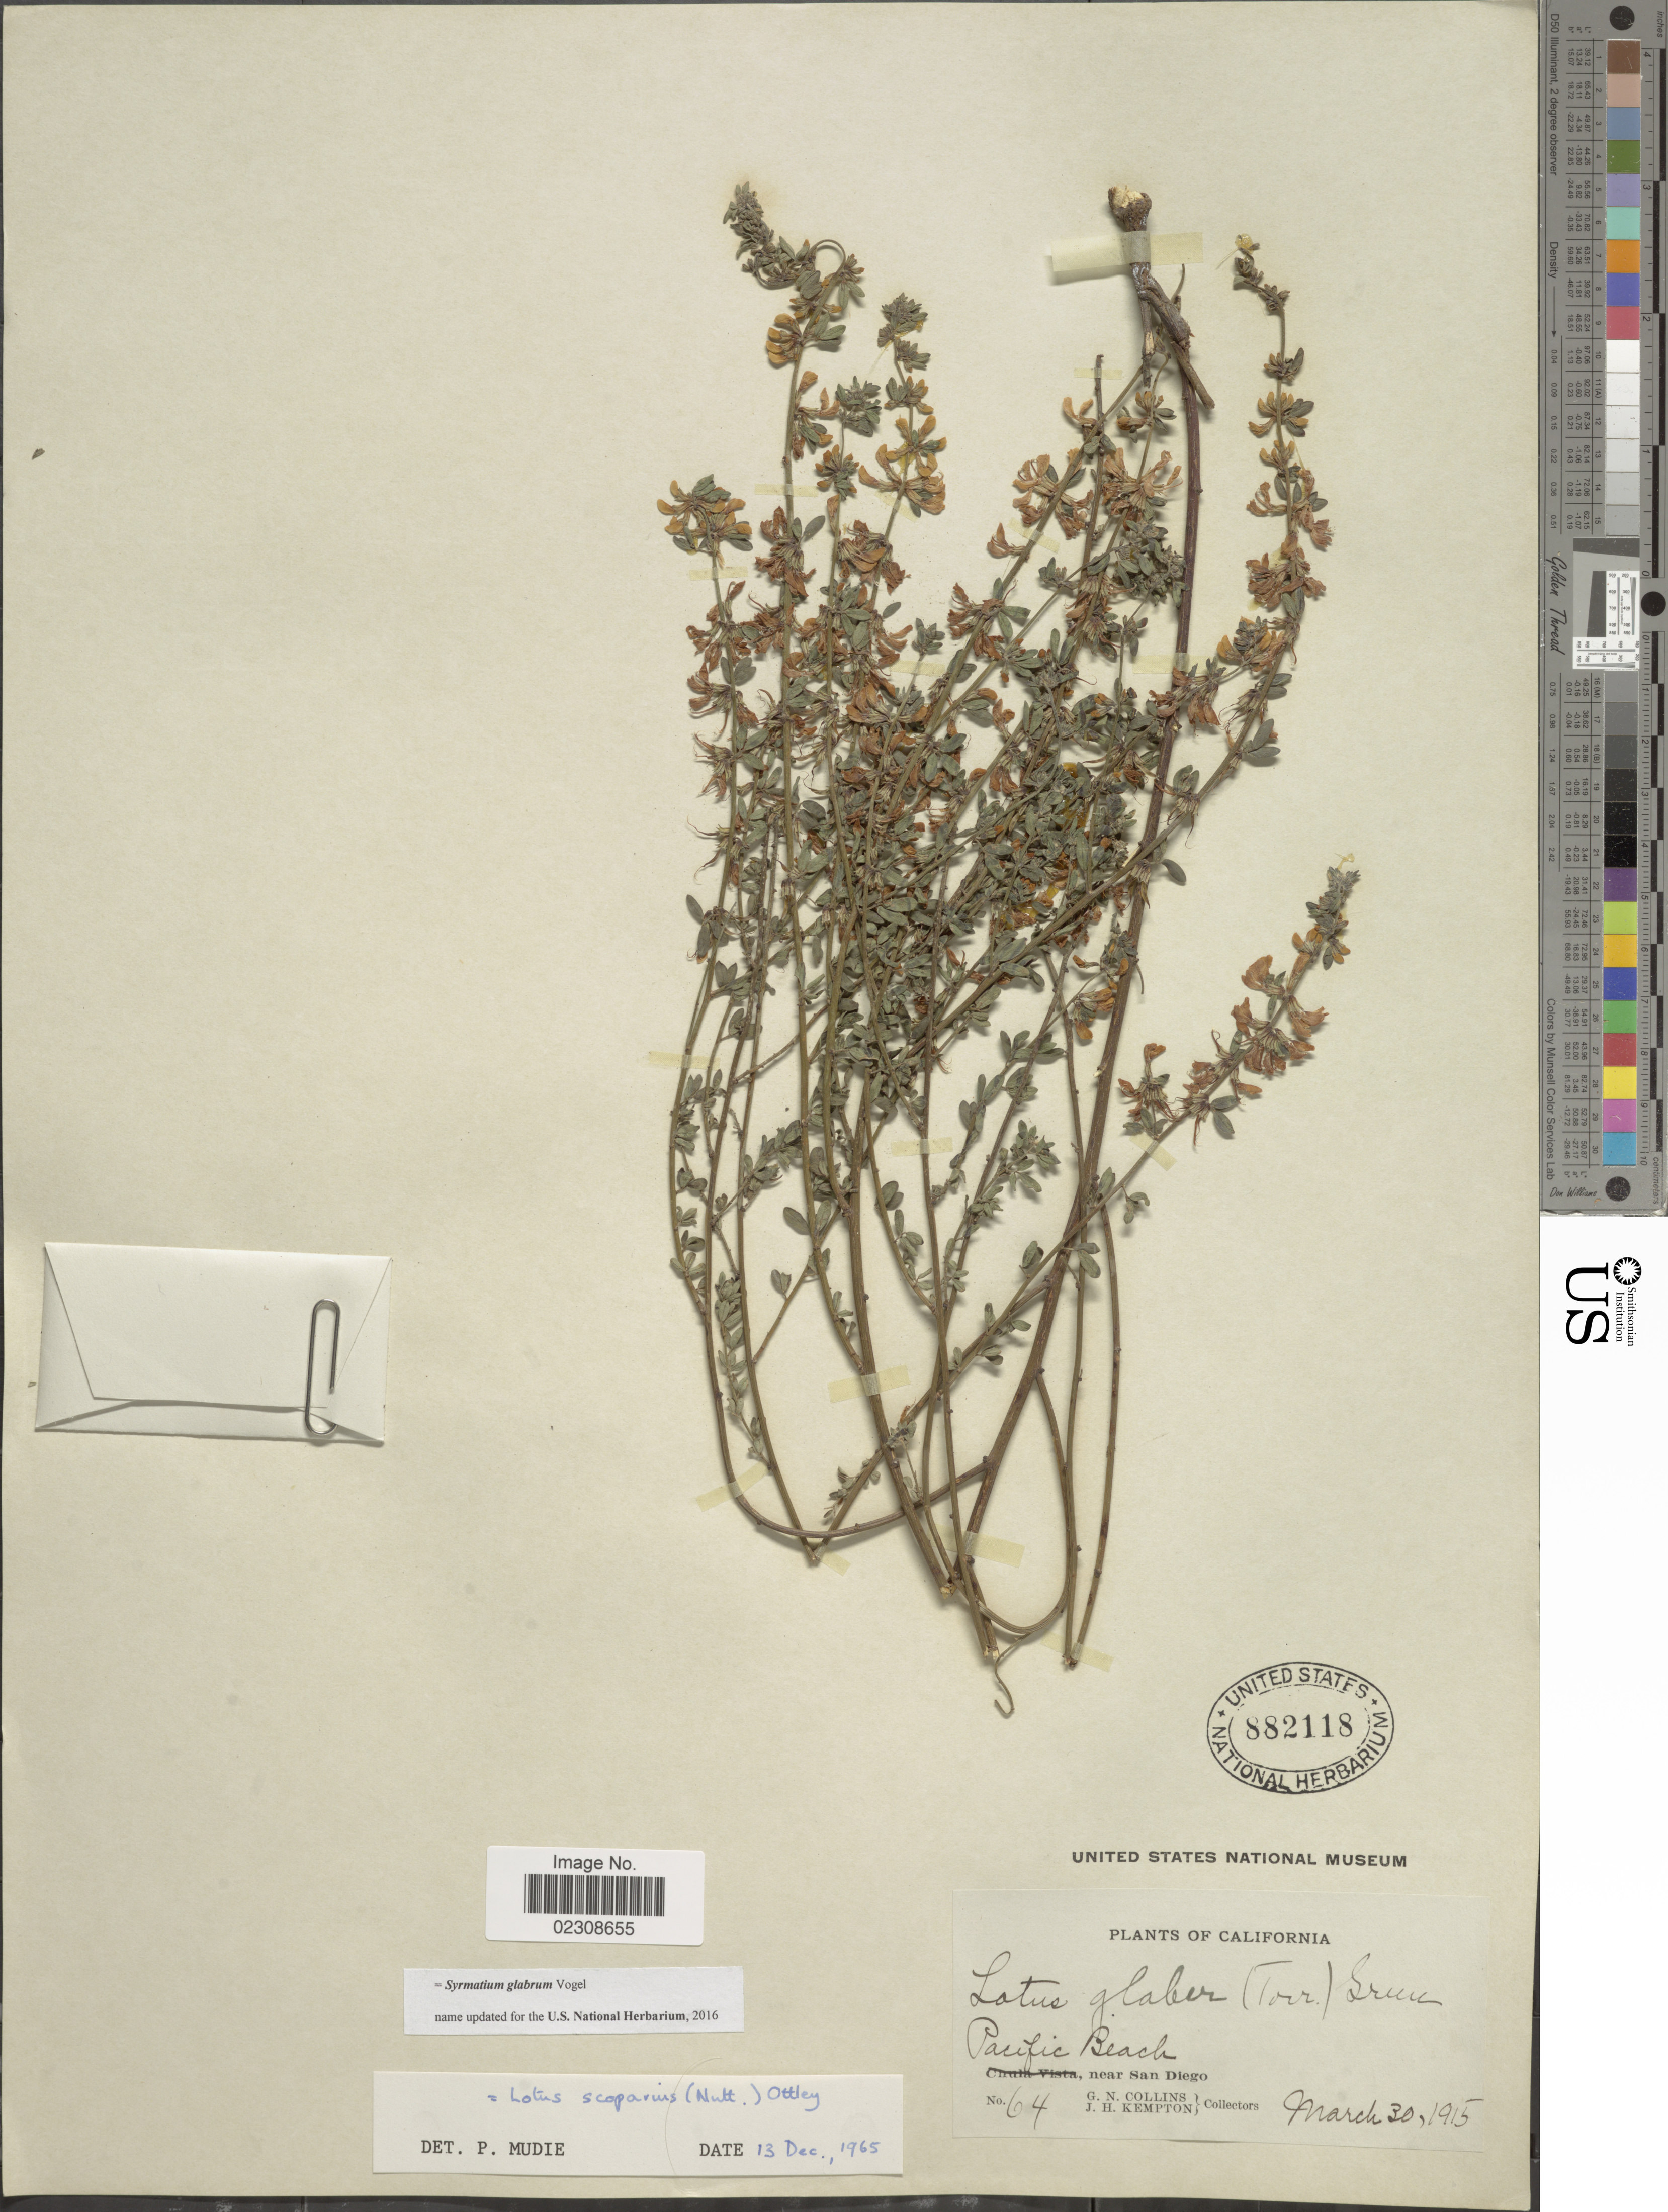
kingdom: Plantae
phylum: Tracheophyta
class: Magnoliopsida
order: Fabales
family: Fabaceae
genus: Syrmatium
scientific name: Syrmatium glabrum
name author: Vogel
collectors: G. Collins & J. H. Kempton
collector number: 64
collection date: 1915-03-30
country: United States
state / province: California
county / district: San Diego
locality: Pacific Beach. near San Diego.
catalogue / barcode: US 882118